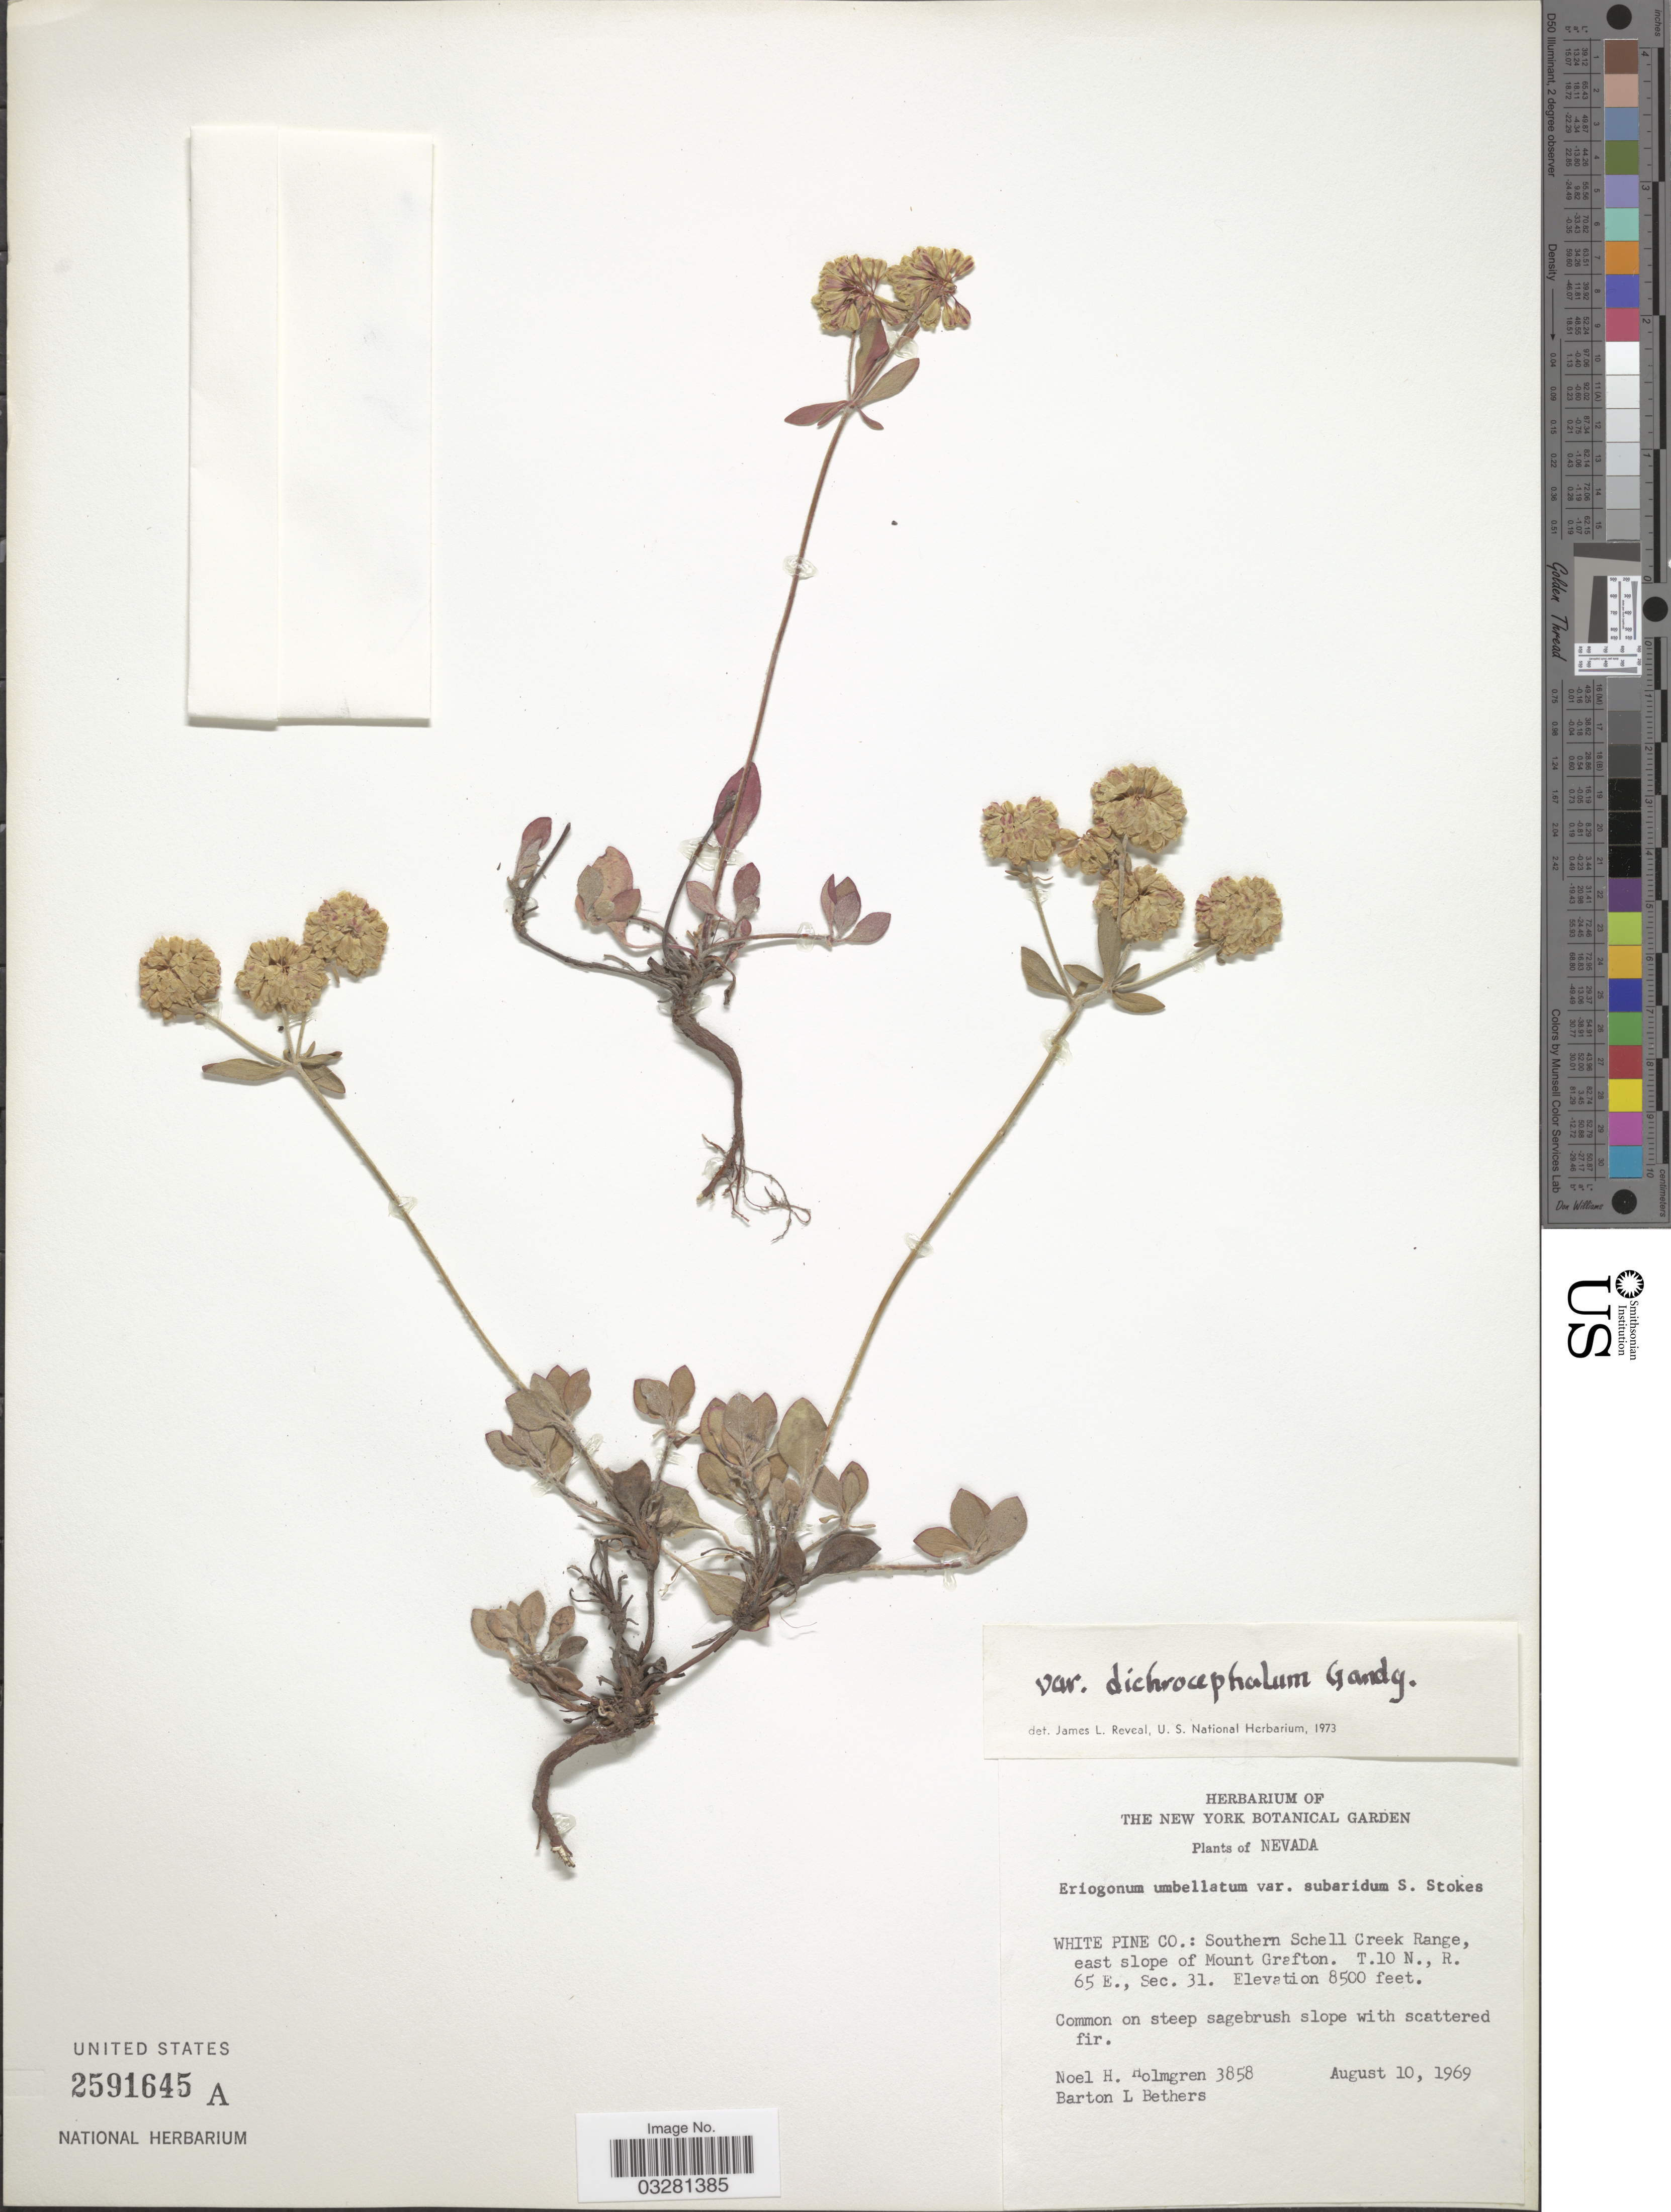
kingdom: Plantae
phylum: Tracheophyta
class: Magnoliopsida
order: Caryophyllales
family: Polygonaceae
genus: Eriogonum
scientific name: Eriogonum umbellatum var. umbellatum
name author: Torr.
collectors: N. H. Holmgren & B. Bethers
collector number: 3858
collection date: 1969-08-10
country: United States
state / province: Nevada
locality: White Pine Co.: Southern Schell Creek Range, east slope of Mount Grafton. T.10N., R.65E., Sec. 31.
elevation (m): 2591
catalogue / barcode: US 2591645A